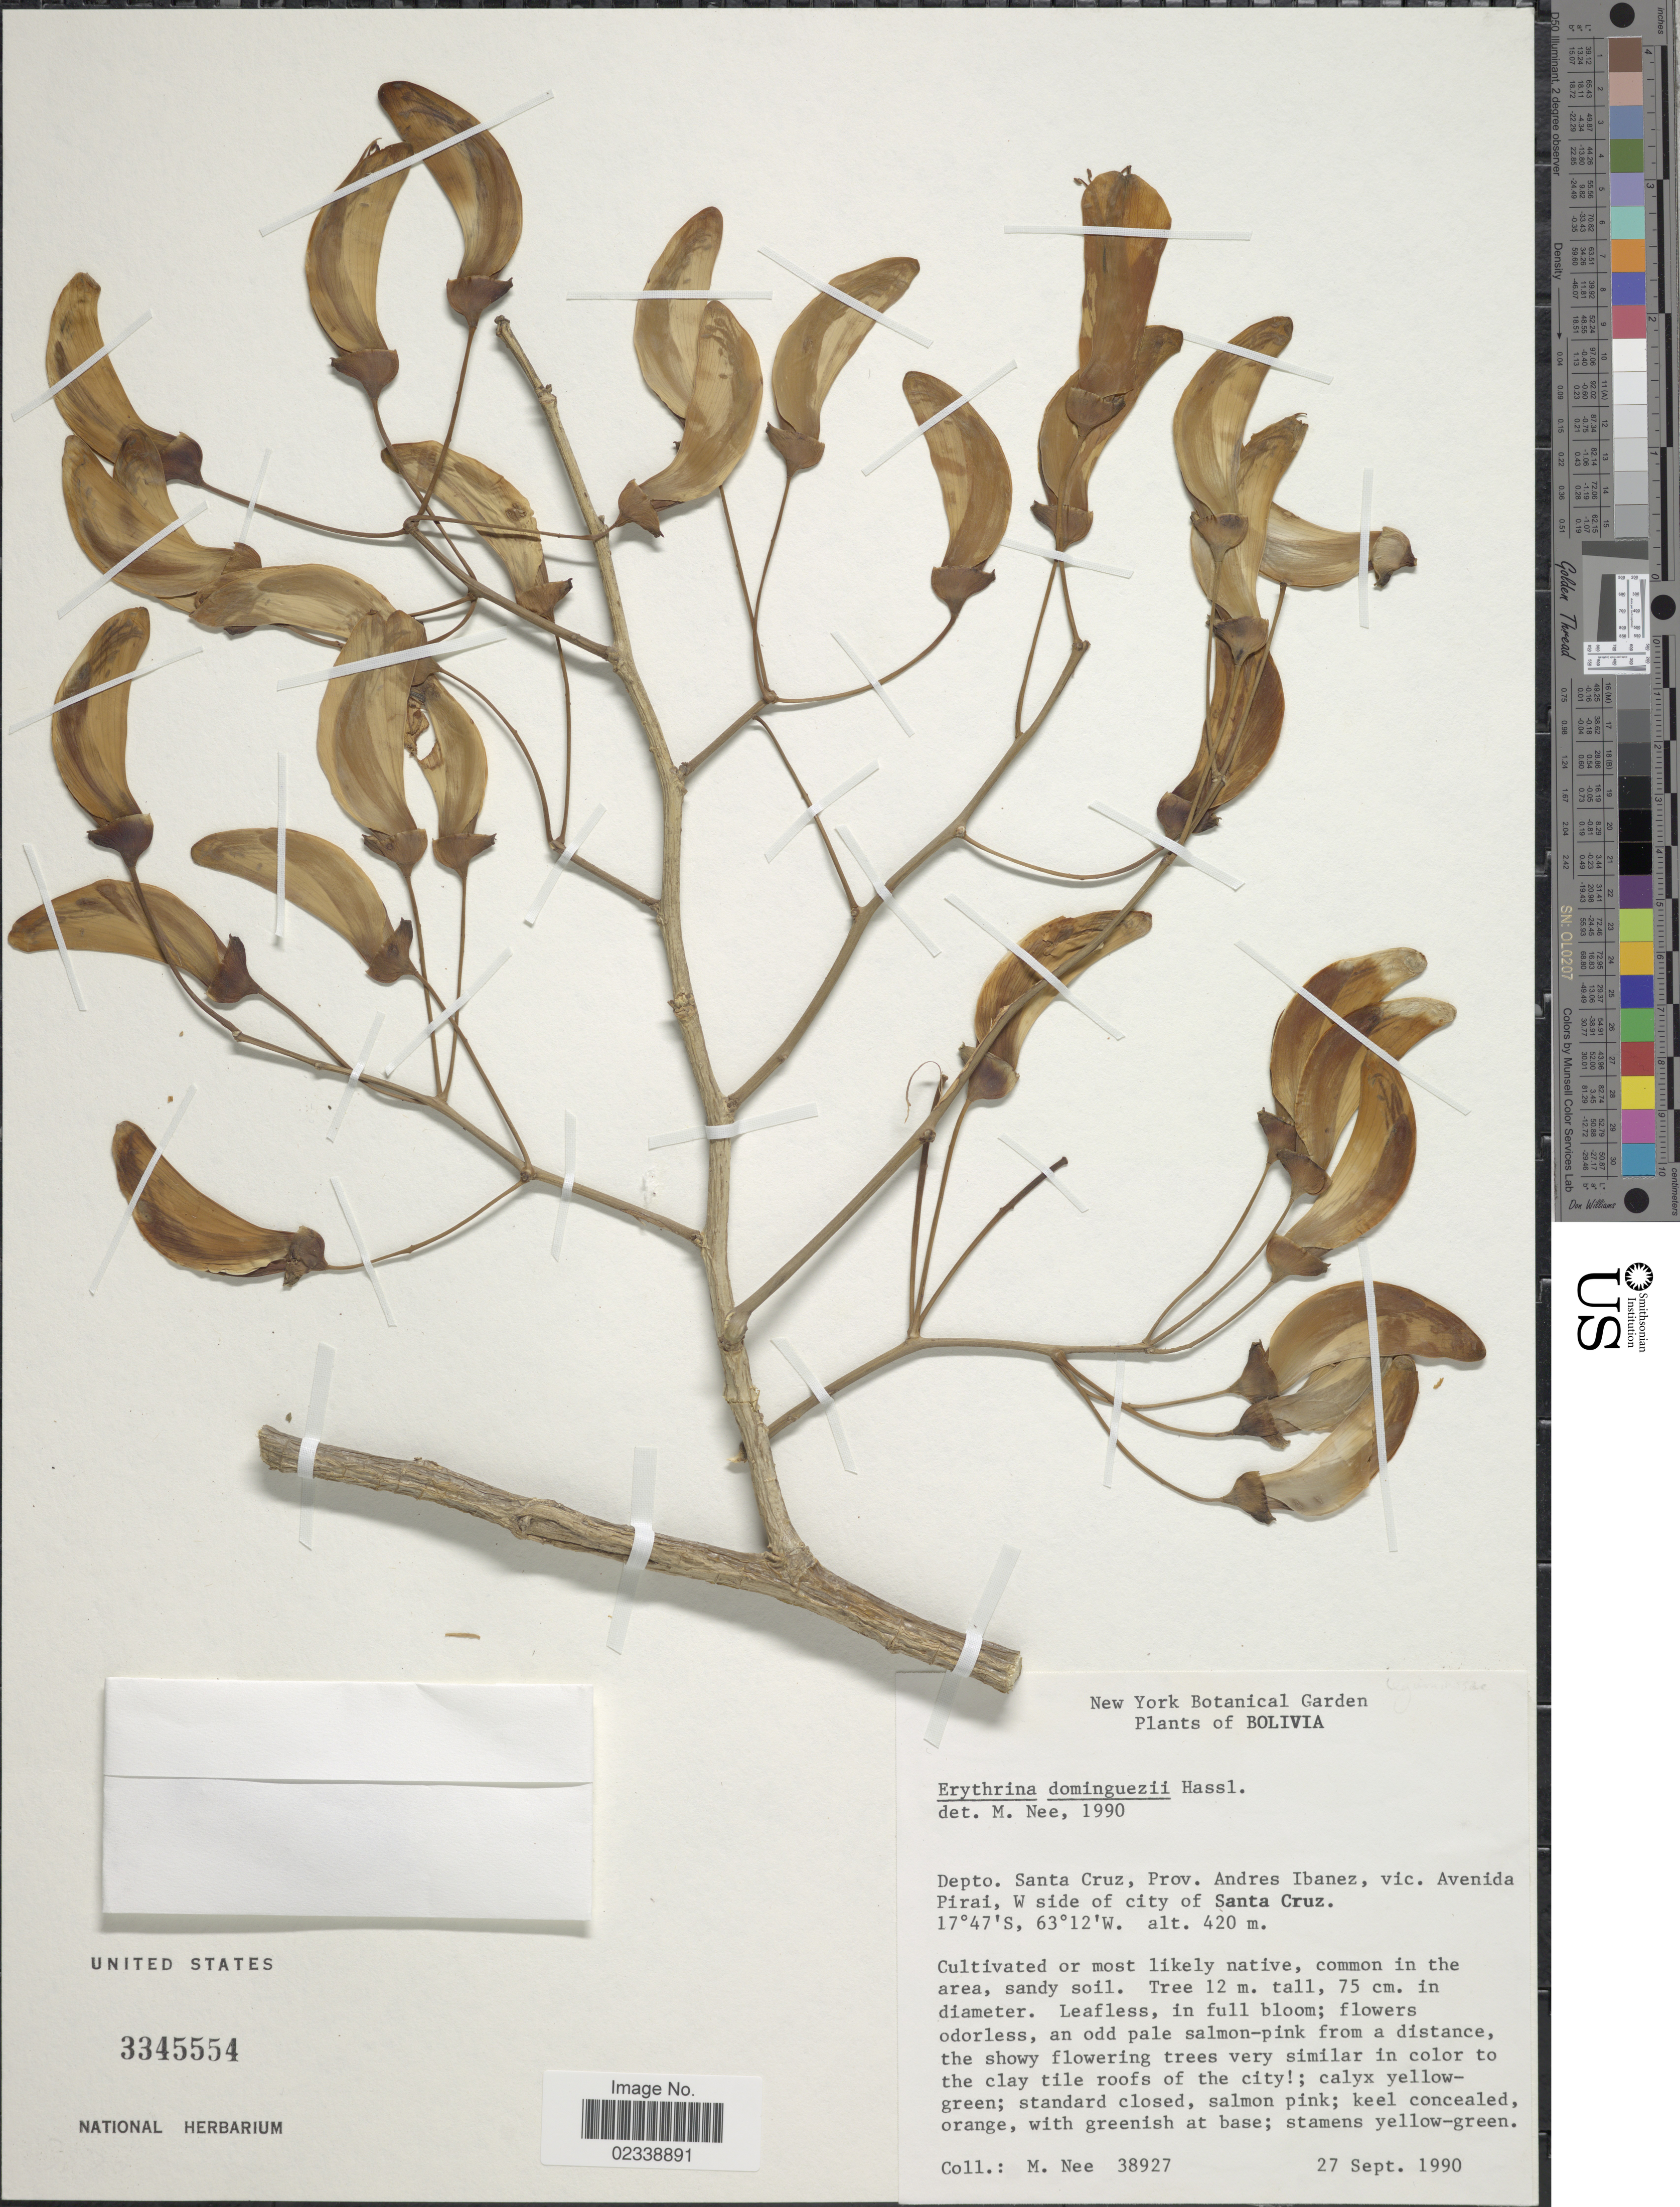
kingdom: Plantae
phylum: Tracheophyta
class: Magnoliopsida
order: Fabales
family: Fabaceae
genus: Erythrina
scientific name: Erythrina dominguezii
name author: Hassl.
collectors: M. Nee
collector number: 38927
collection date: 1990-09-27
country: Bolivia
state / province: Santa Cruz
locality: Prov. Andres Ibanez, vic. Avenida Pirai, W side of city of Santa Cruz, cultivated or most likely native, common in the area.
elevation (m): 420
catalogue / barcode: US 3345554